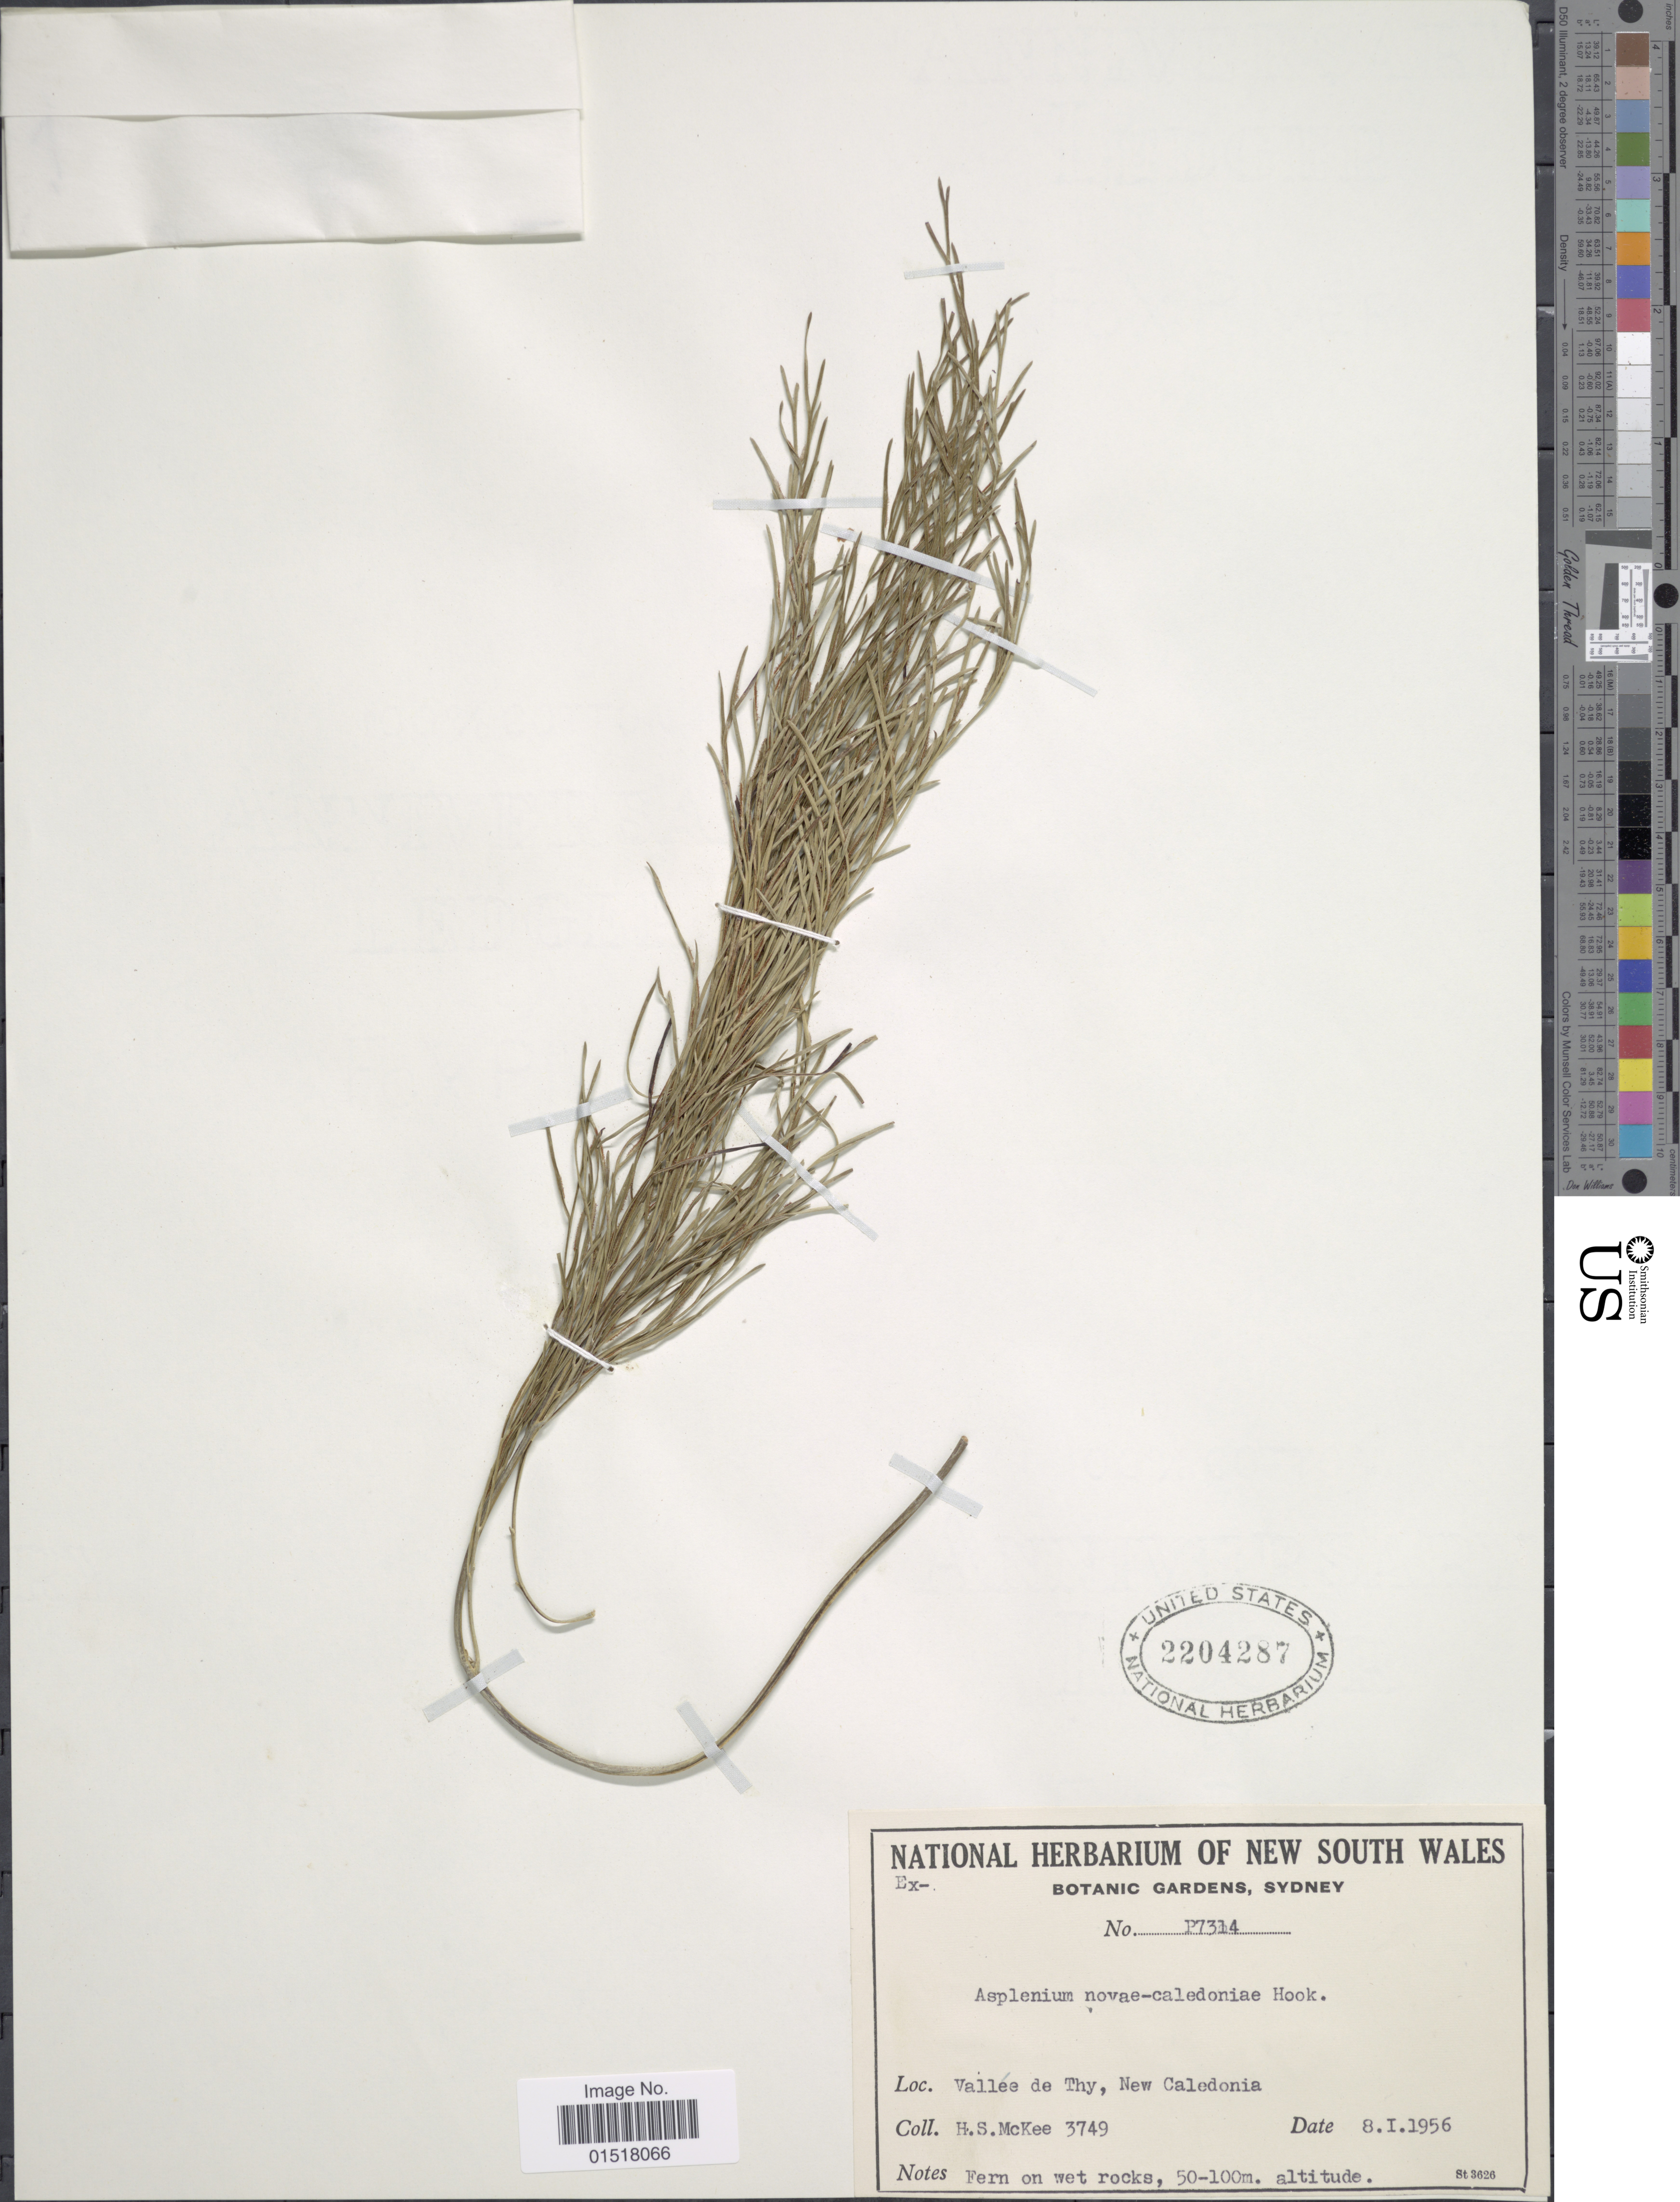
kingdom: Plantae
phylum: Tracheophyta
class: Polypodiopsida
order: Polypodiales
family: Aspleniaceae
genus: Asplenium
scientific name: Asplenium novae-caledoniae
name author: Hook.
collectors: H. S. McKee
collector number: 3749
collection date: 1956-01-08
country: New Caledonia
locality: Vallee de Thy.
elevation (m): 50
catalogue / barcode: US 2204287